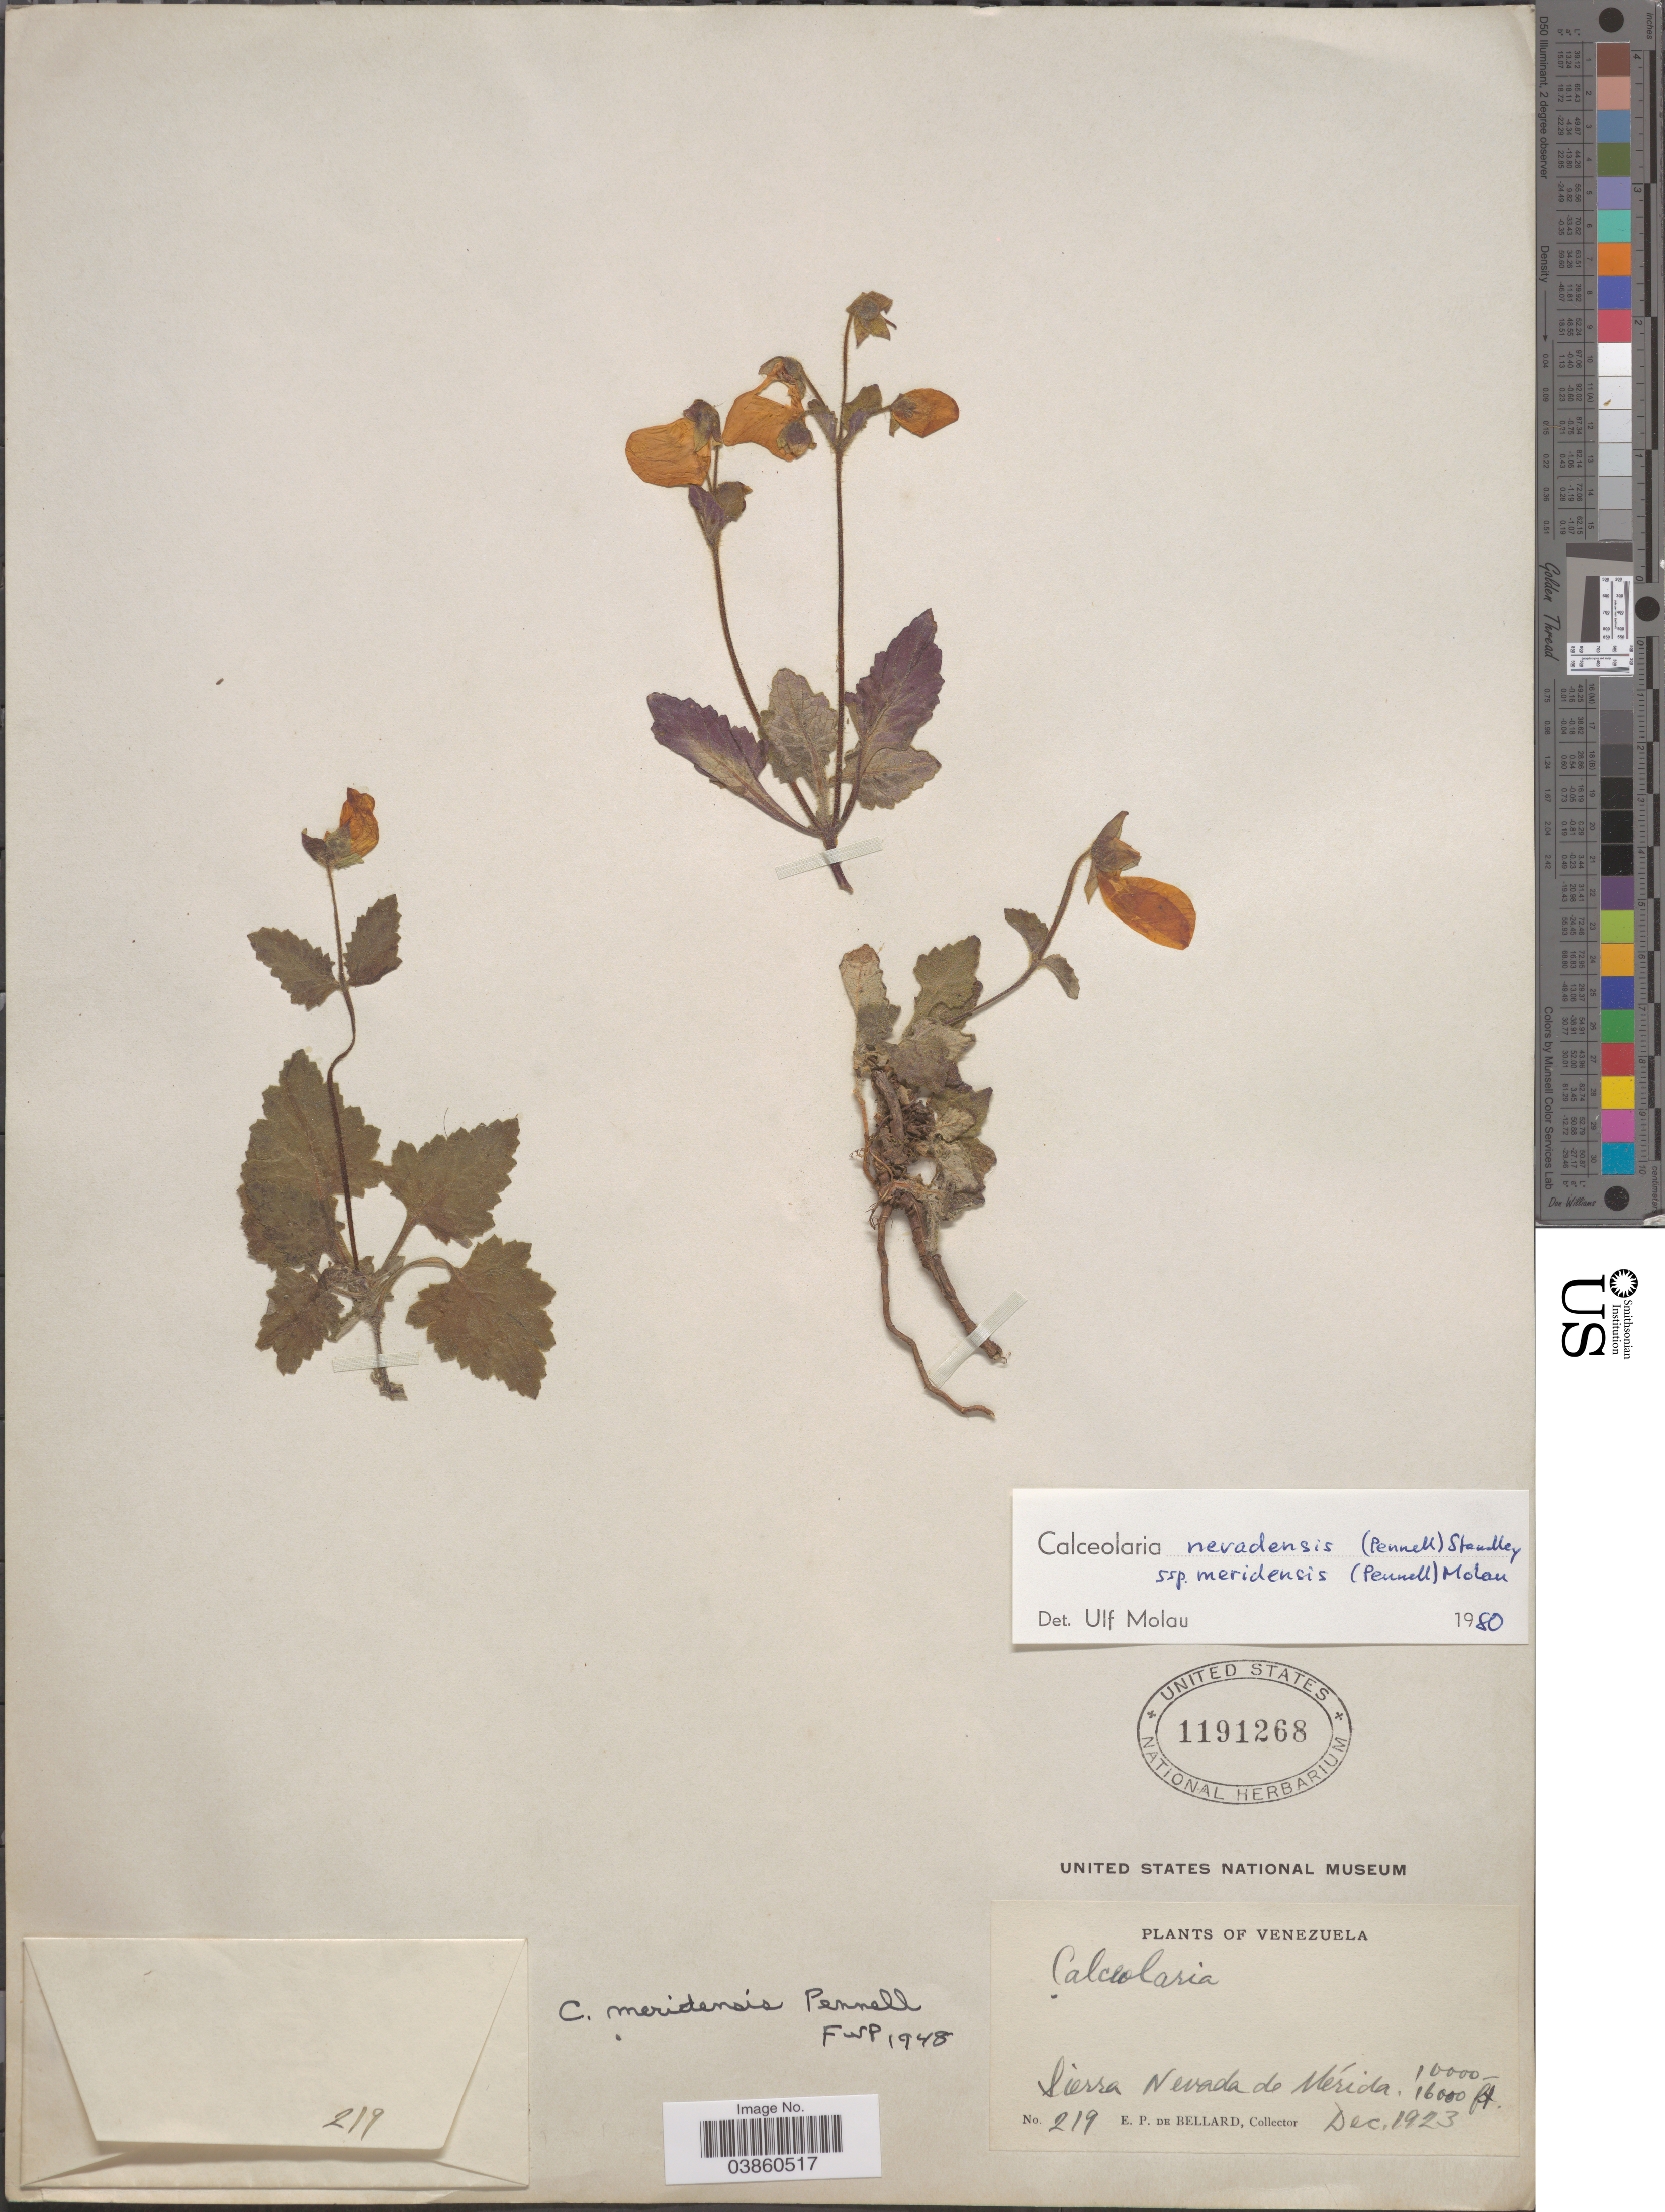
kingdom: Plantae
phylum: Tracheophyta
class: Magnoliopsida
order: Lamiales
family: Calceolariaceae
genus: Calceolaria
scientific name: Calceolaria nevadensis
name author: (Pennell) Standl.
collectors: E. de Bellard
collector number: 219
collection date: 1923-12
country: Venezuela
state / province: Merida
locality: Sierra Nevada de Mérida.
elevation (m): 3048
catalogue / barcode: US 1191268